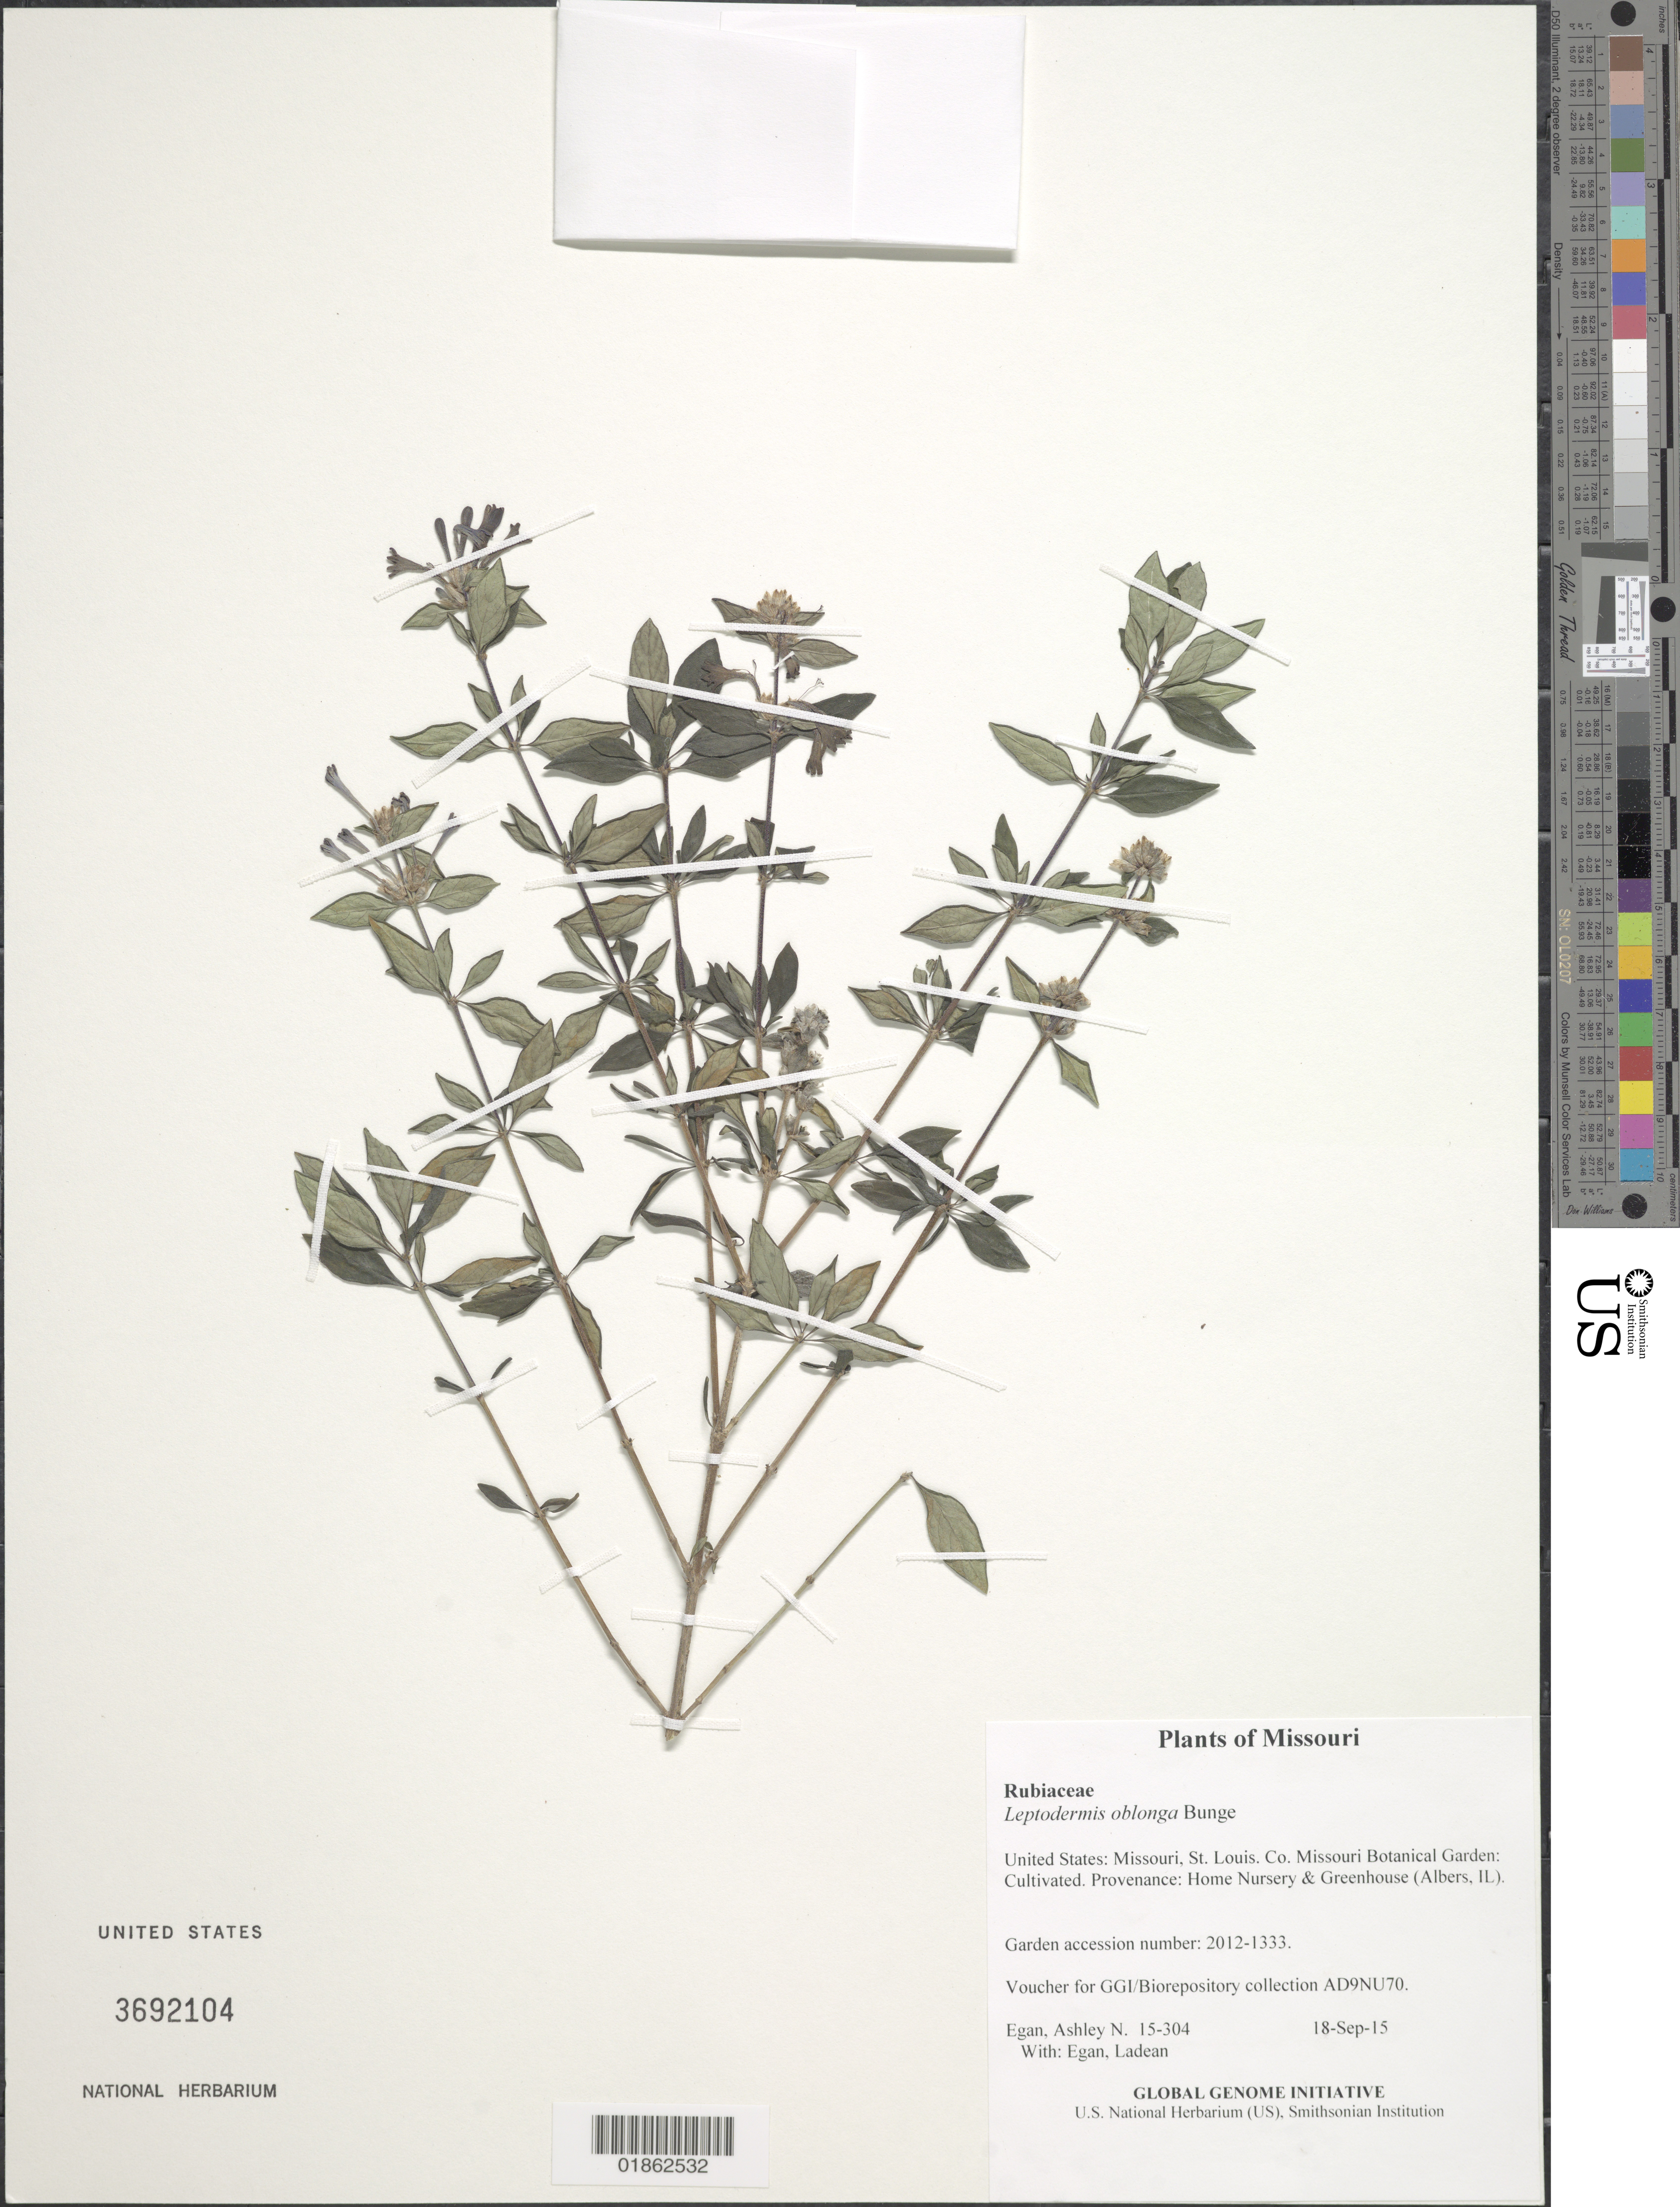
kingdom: Plantae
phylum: Tracheophyta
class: Magnoliopsida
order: Gentianales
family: Rubiaceae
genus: Leptodermis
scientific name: Leptodermis oblonga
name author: Bunge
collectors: A. N. Egan & L. Egan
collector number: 15-304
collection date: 2015-09-18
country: United States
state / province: Missouri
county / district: St. Louis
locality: Missouri Botanical Garden: Cultivated. Provenance: Home Nursery & Greenhouse (Albers, IL)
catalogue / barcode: US 3692104